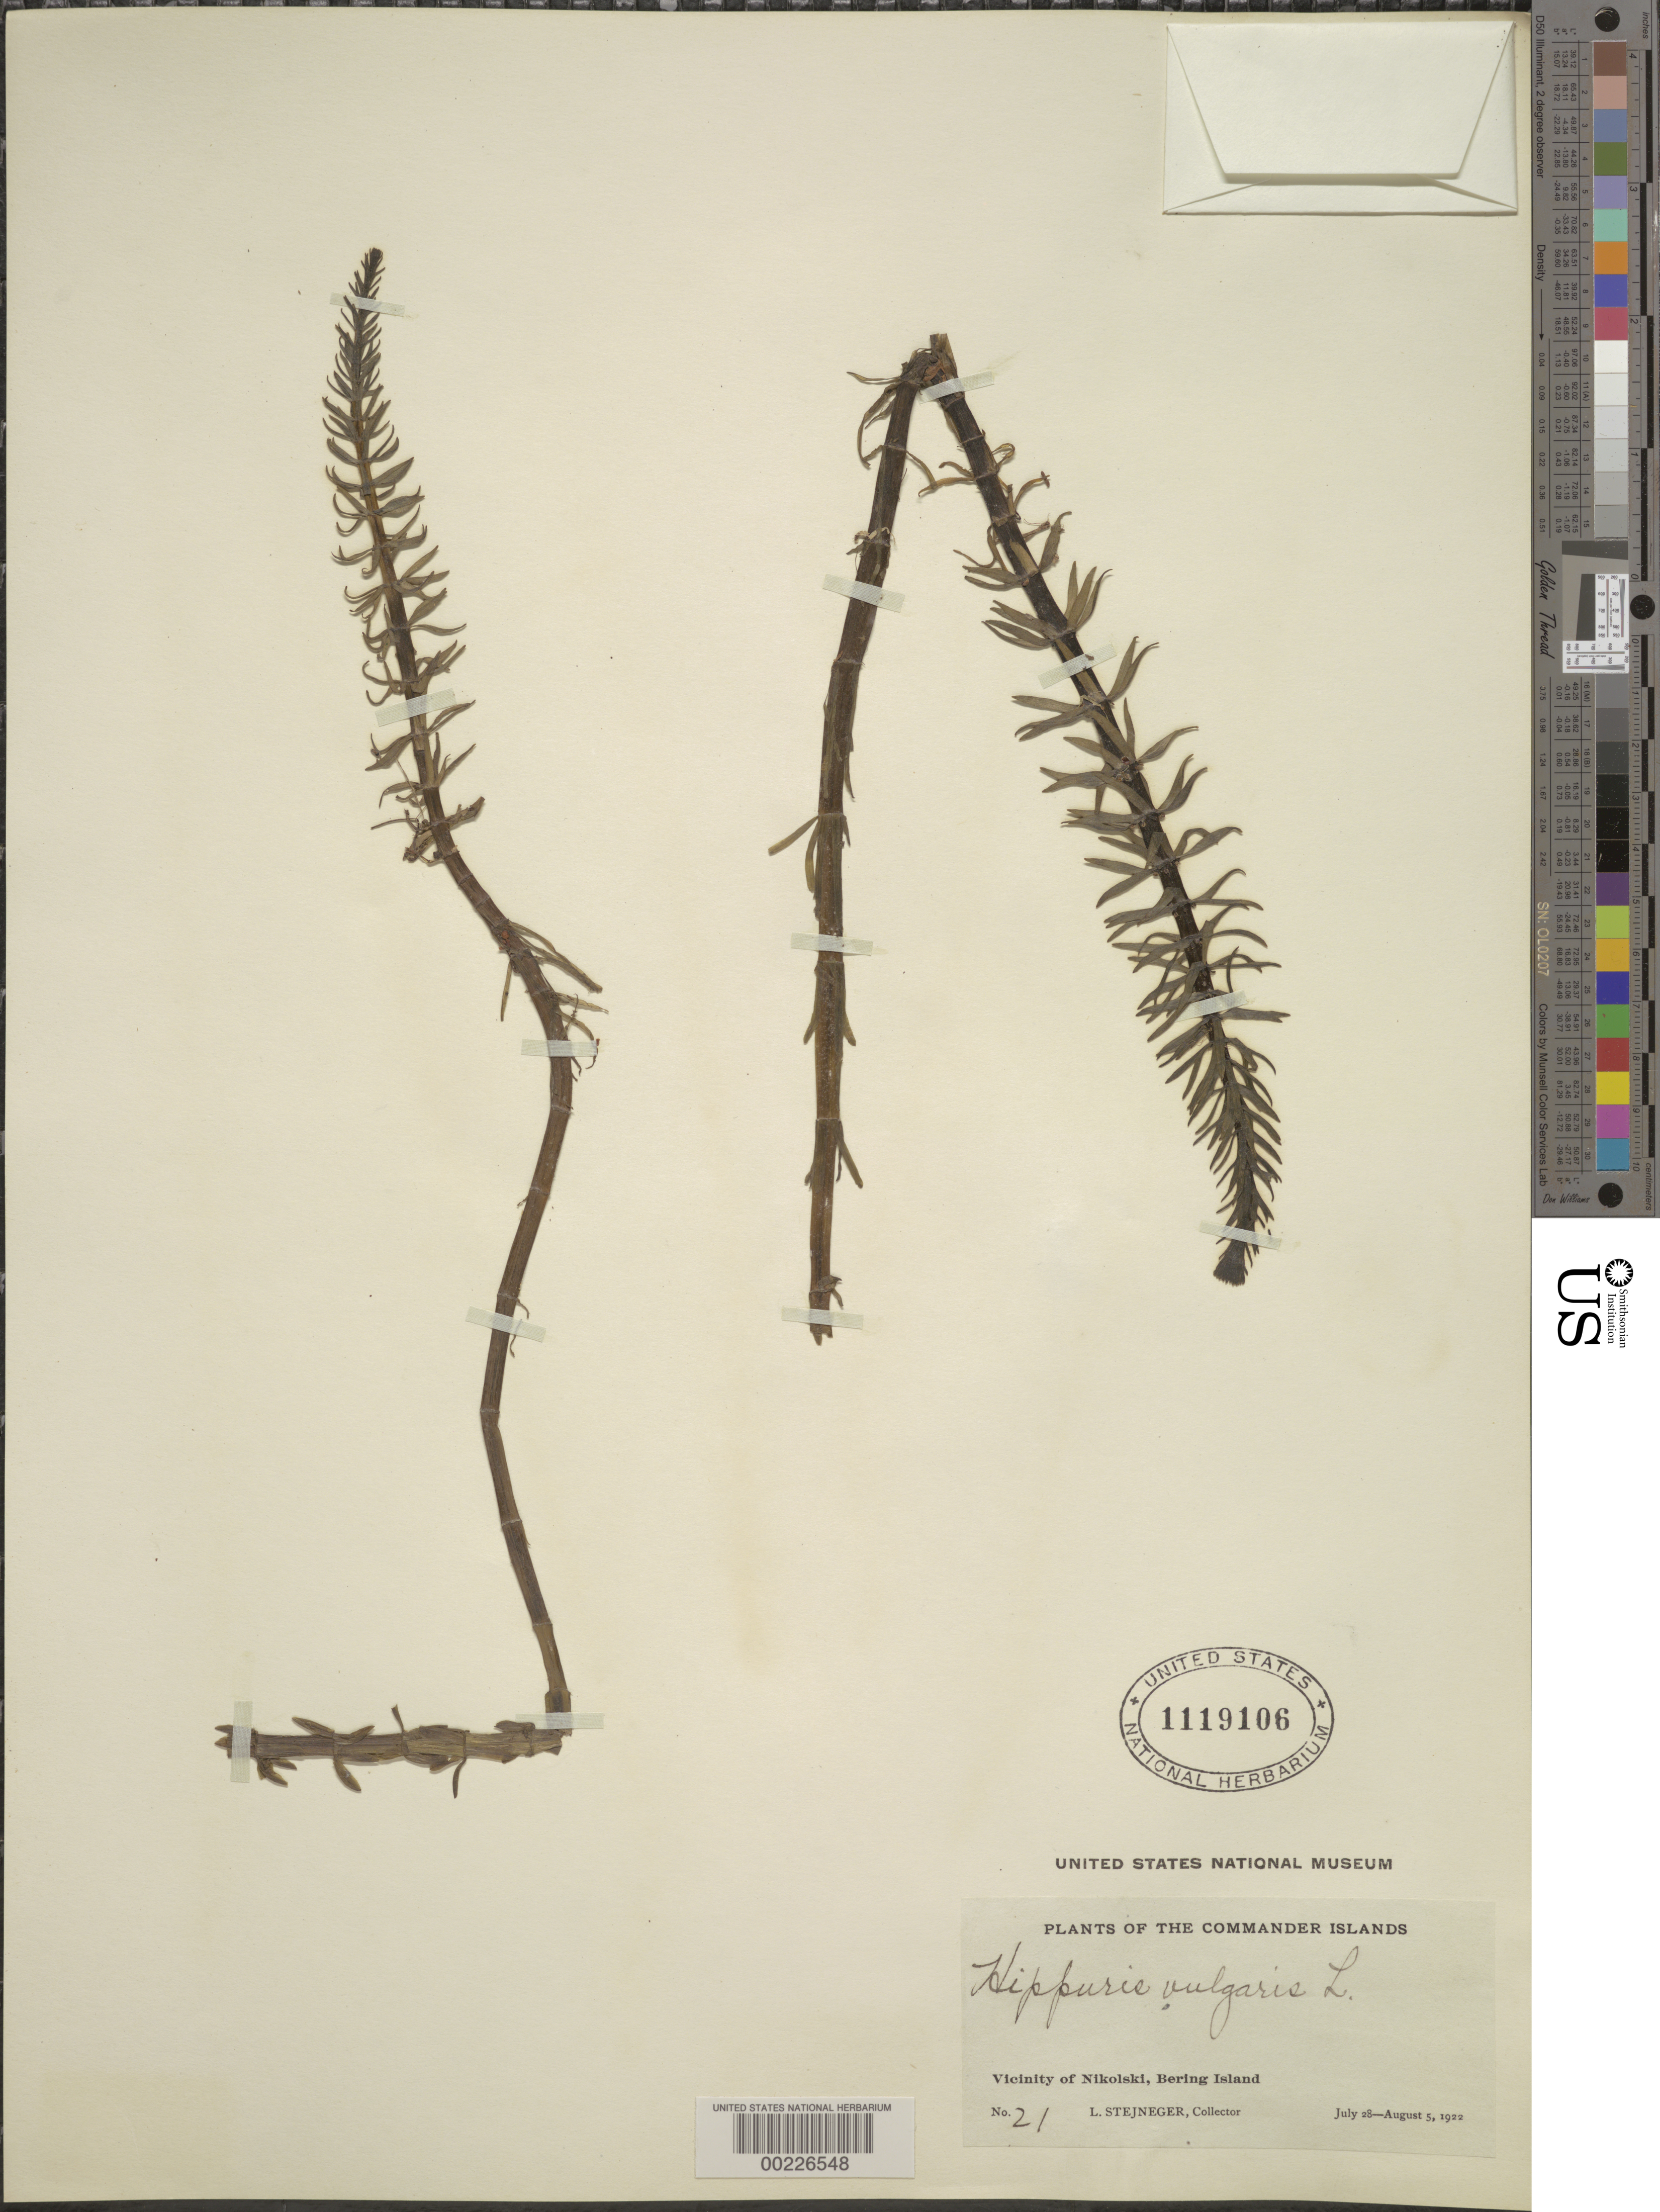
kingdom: Plantae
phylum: Tracheophyta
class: Magnoliopsida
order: Lamiales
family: Plantaginaceae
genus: Hippuris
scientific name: Hippuris vulgaris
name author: L.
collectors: L. Stejneger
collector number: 21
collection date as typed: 28 Jul 1922 to 05 Aug 1922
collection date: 1922-07-28/1922-08-05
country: Russian Federation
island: Bering Island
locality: Vicinity of Nikolski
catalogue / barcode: US 1119106